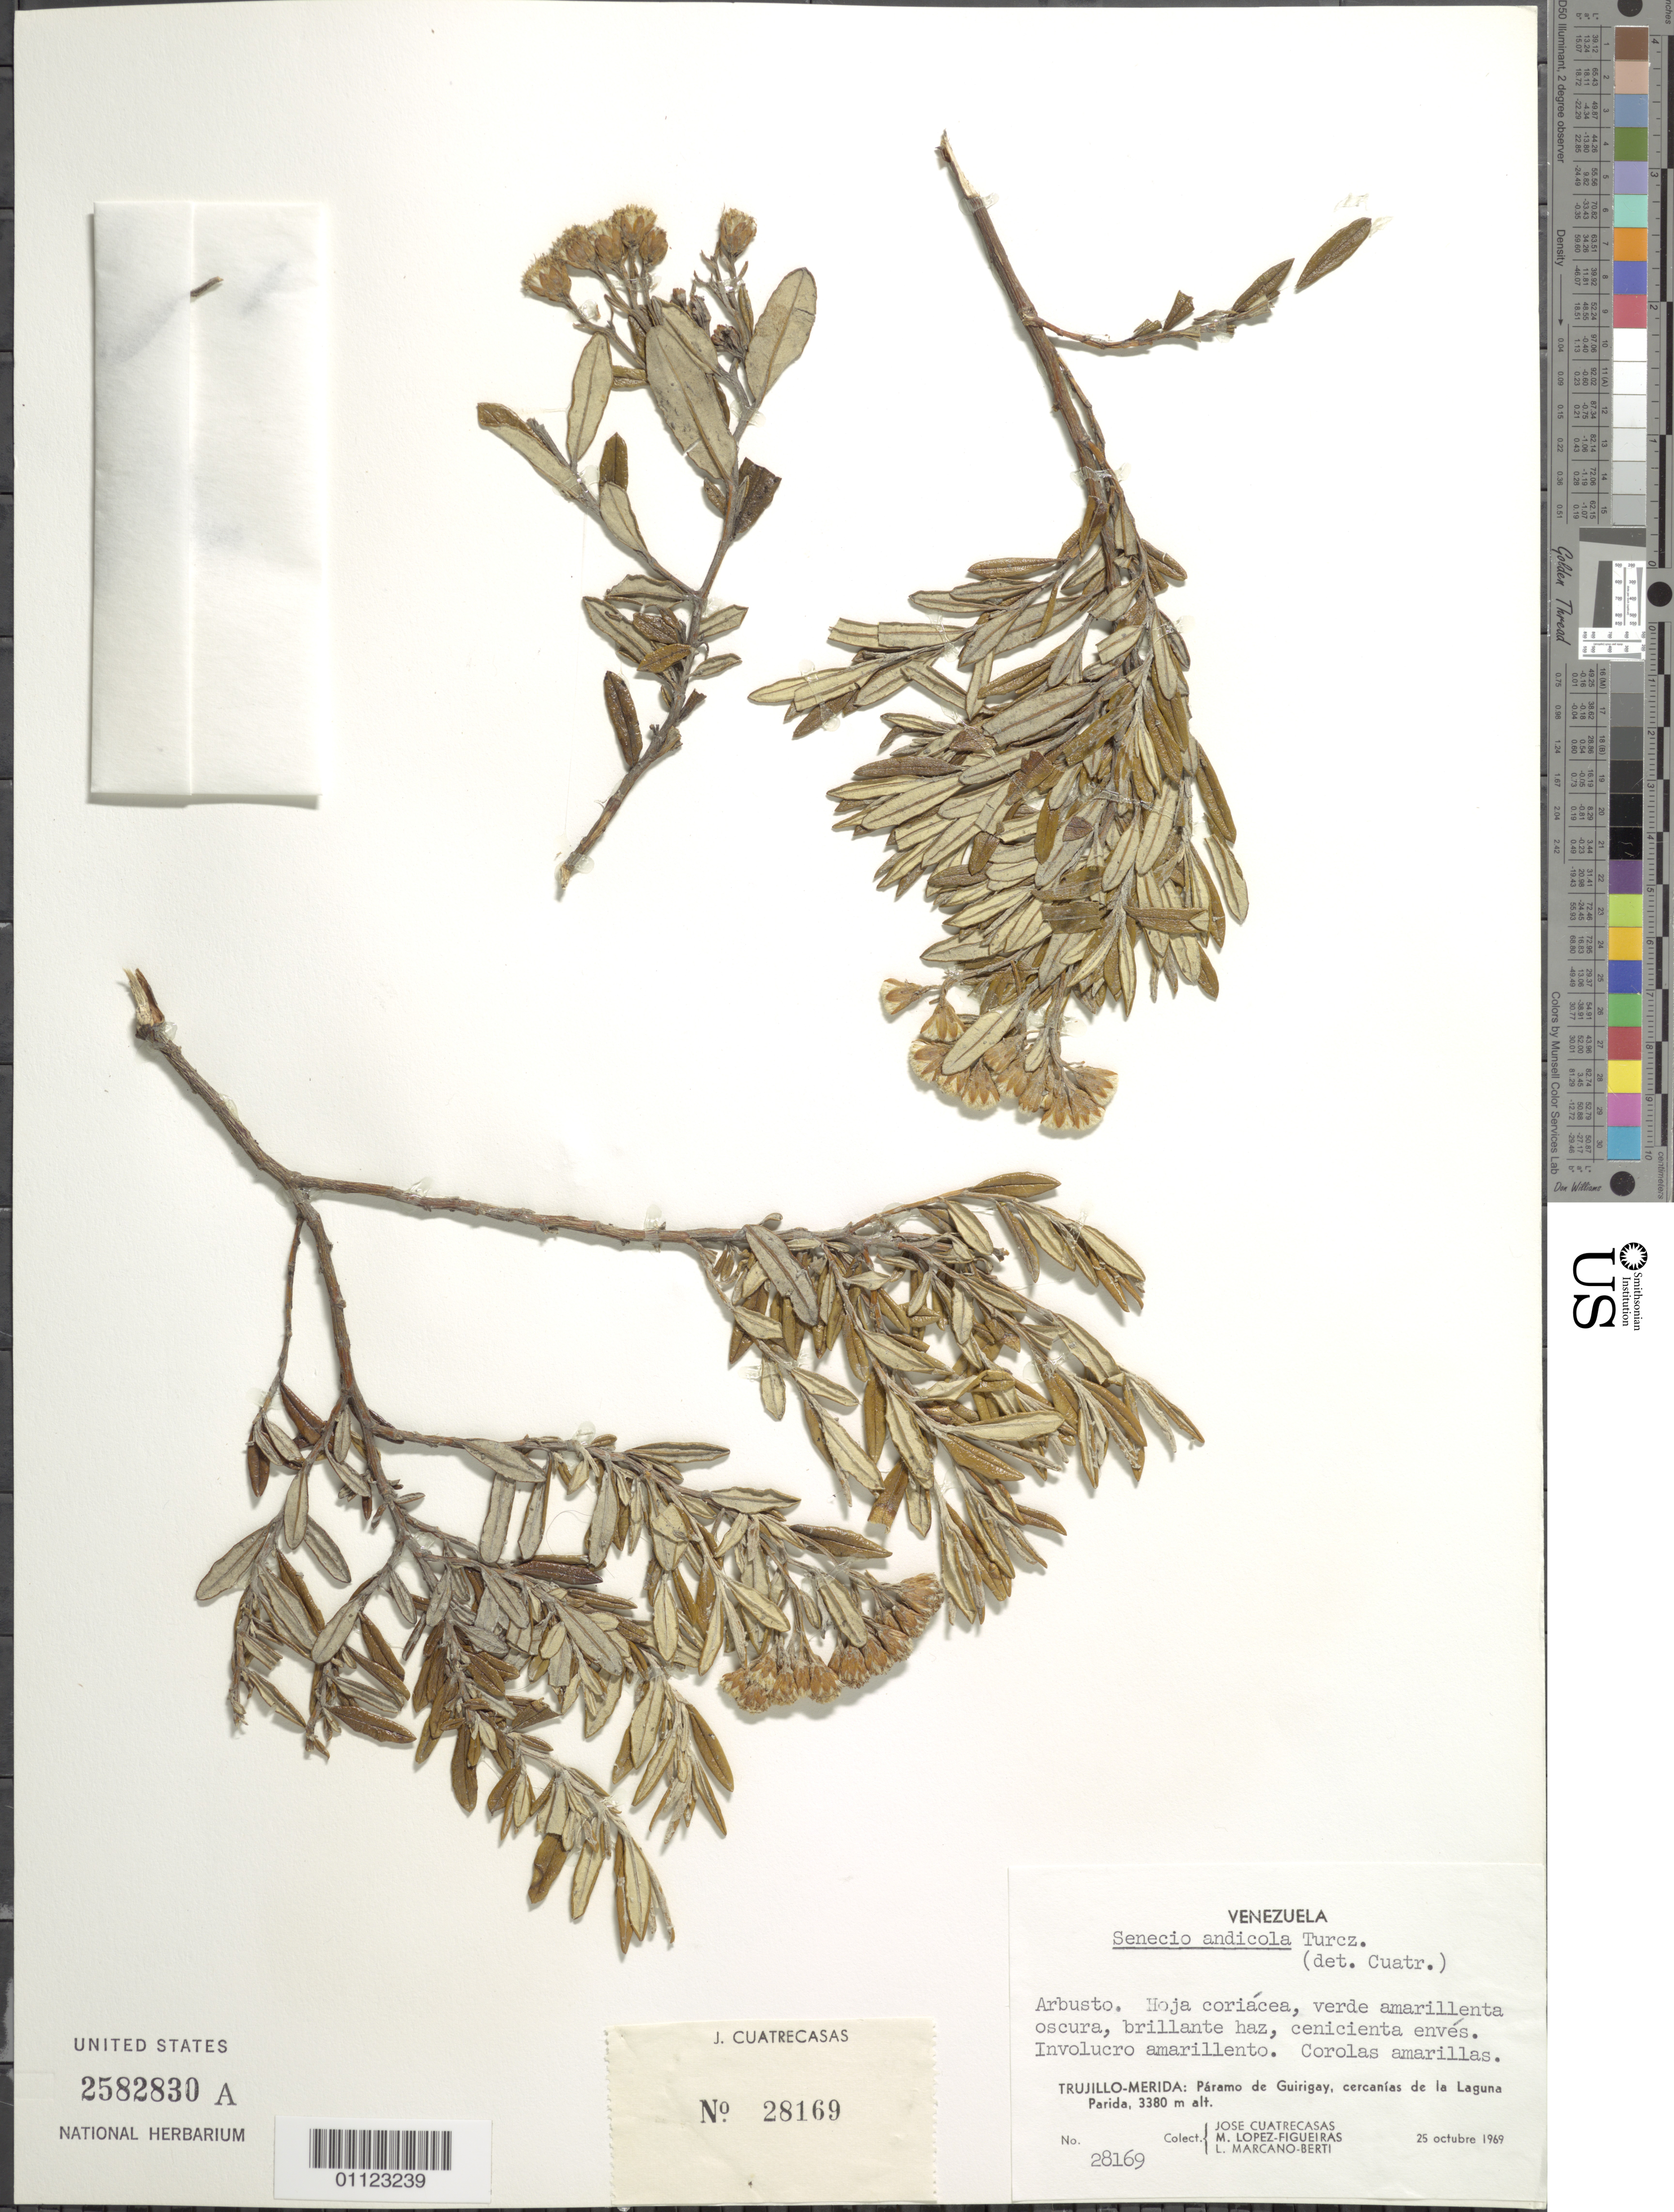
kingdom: Plantae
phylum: Tracheophyta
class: Magnoliopsida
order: Asterales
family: Asteraceae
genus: Pentacalia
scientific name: Pentacalia andicola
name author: (Turcz.) Cuatrec.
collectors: J. Cuatrecasas, M. López Figueiras & L. Marcano-Berti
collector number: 28169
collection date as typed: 25 Oct 1969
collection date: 1969-10-25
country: Venezuela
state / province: Trujillo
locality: Páramo de Guirigay, cercanías de la Laguna Parida.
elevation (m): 3380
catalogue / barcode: US 2582830A